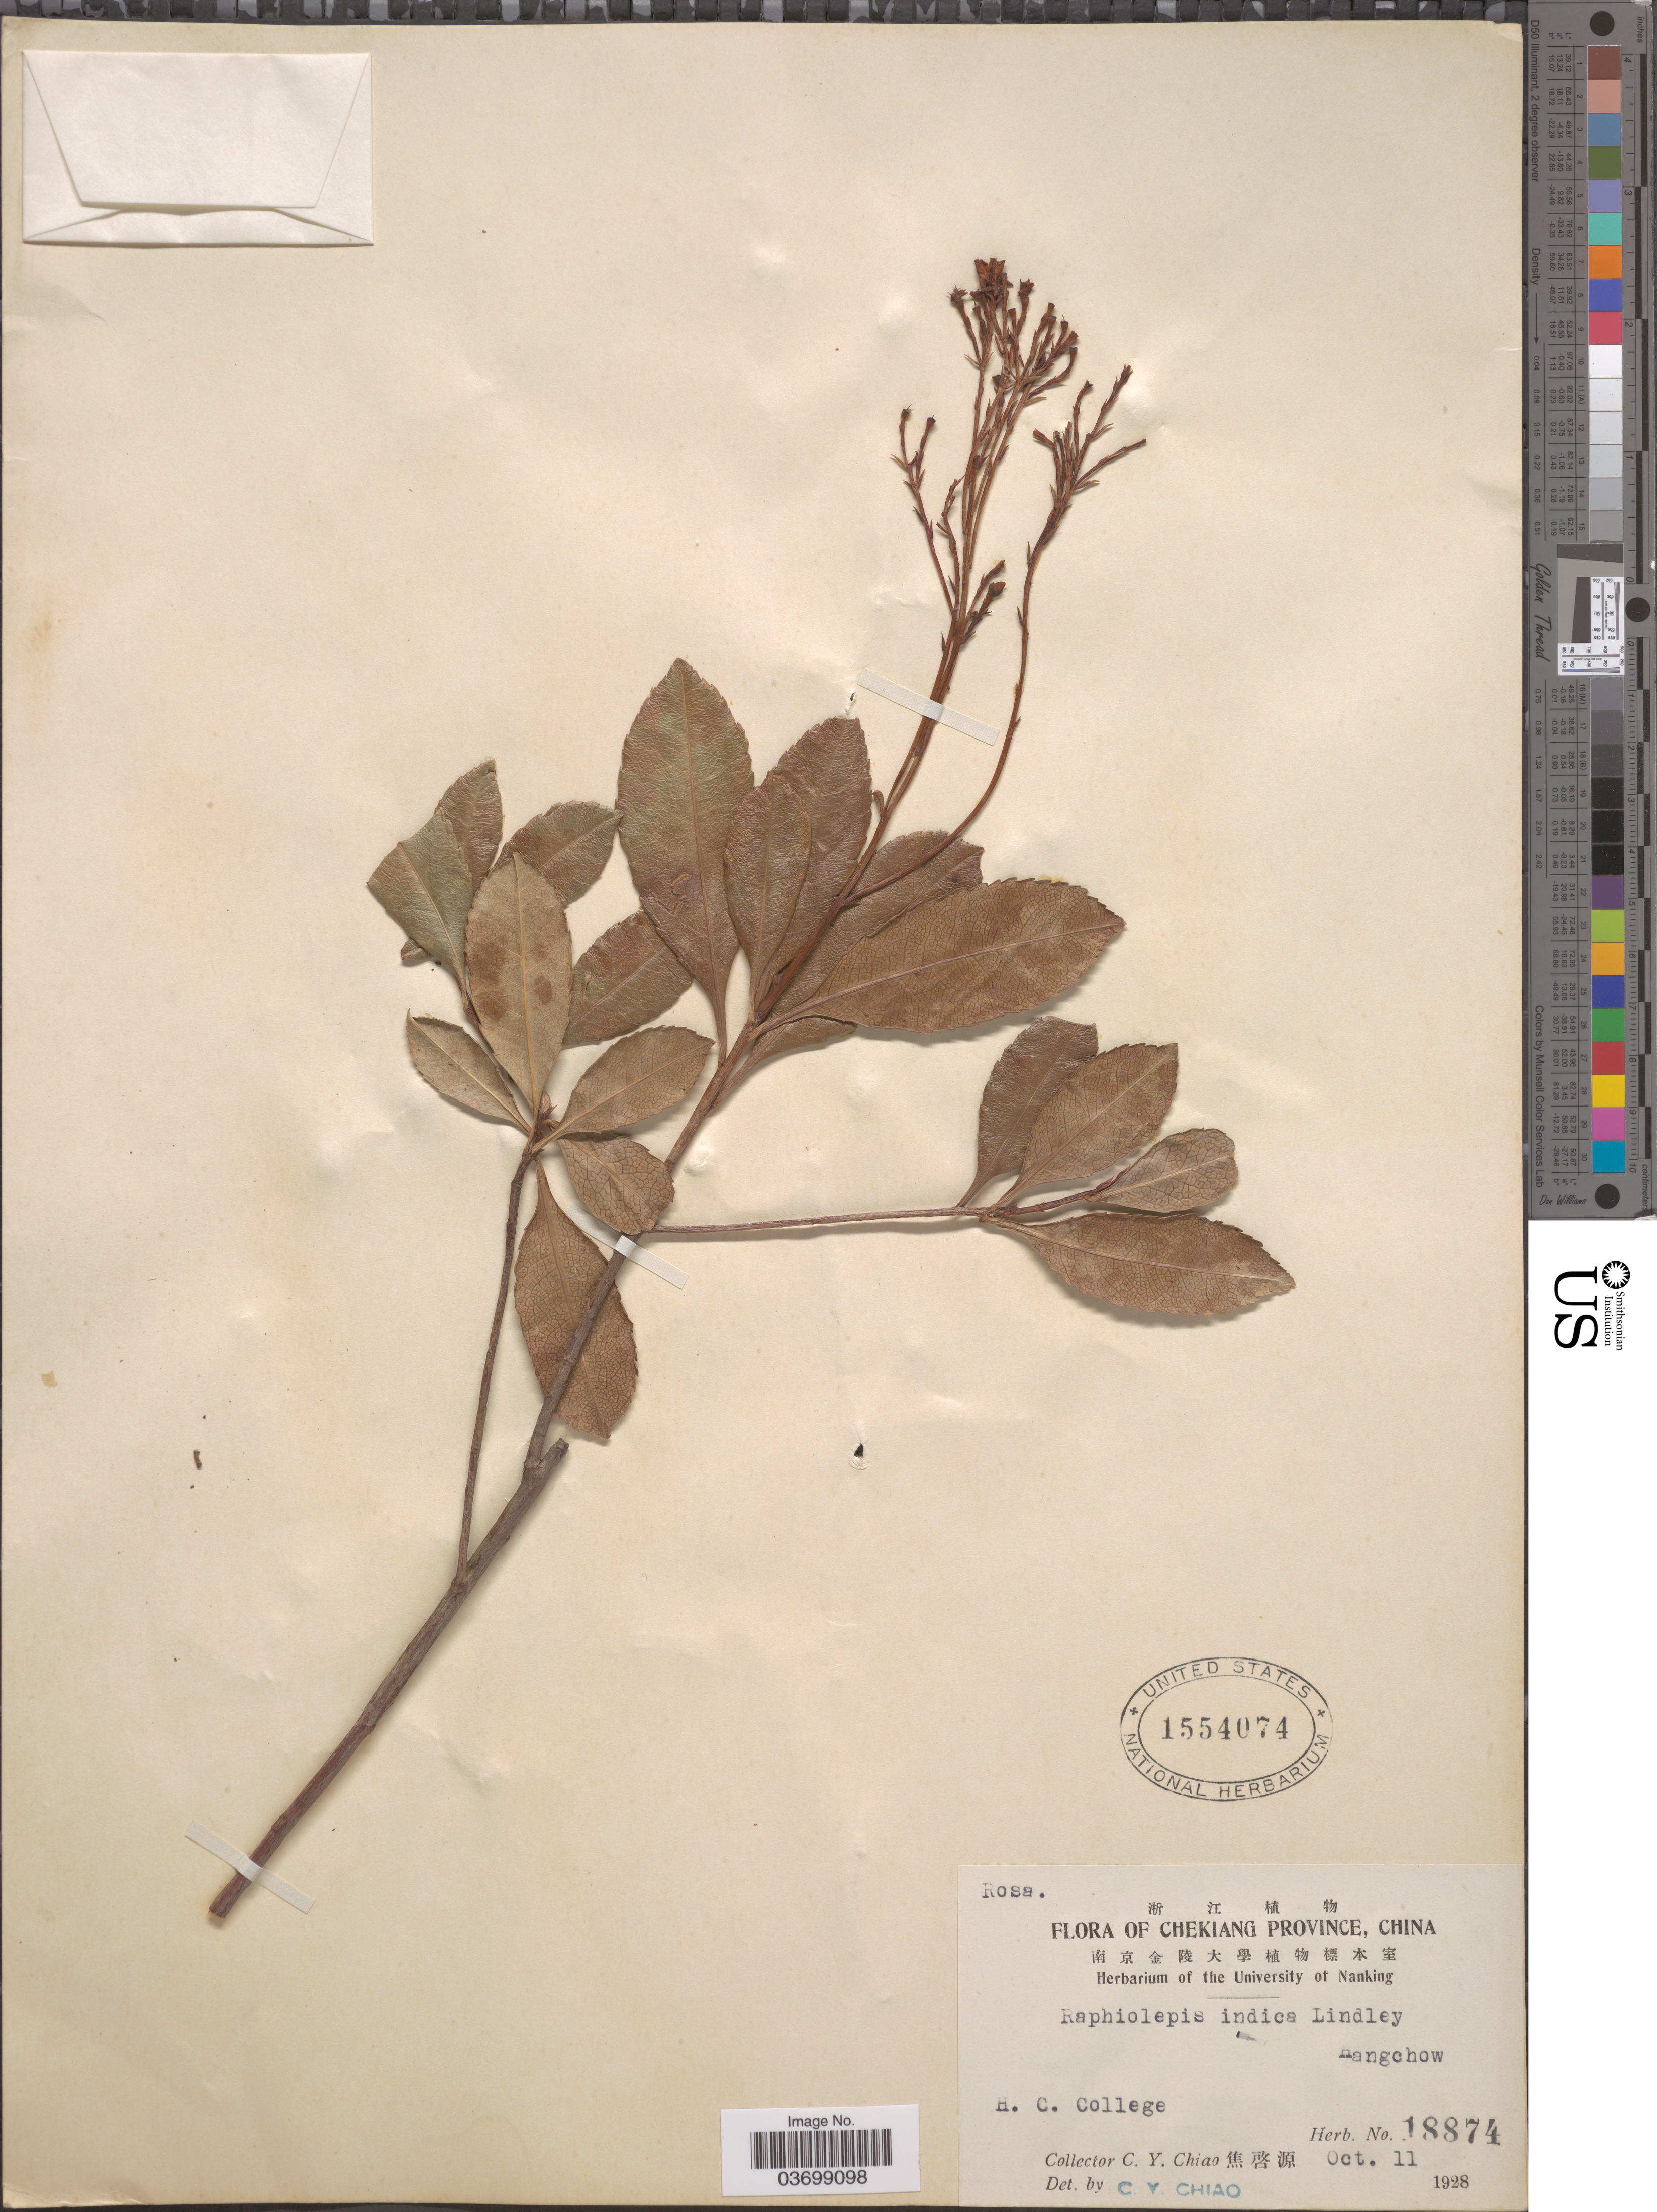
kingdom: Plantae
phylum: Tracheophyta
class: Magnoliopsida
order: Rosales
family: Rosaceae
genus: Rhaphiolepis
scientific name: Rhaphiolepis indica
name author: (L.) Lindl.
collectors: C. Y. Chiao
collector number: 18874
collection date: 1928-10-11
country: China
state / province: Zhejiang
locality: Chekiang Province. H. C. College. [illegible text]angchow.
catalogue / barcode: US 1554074